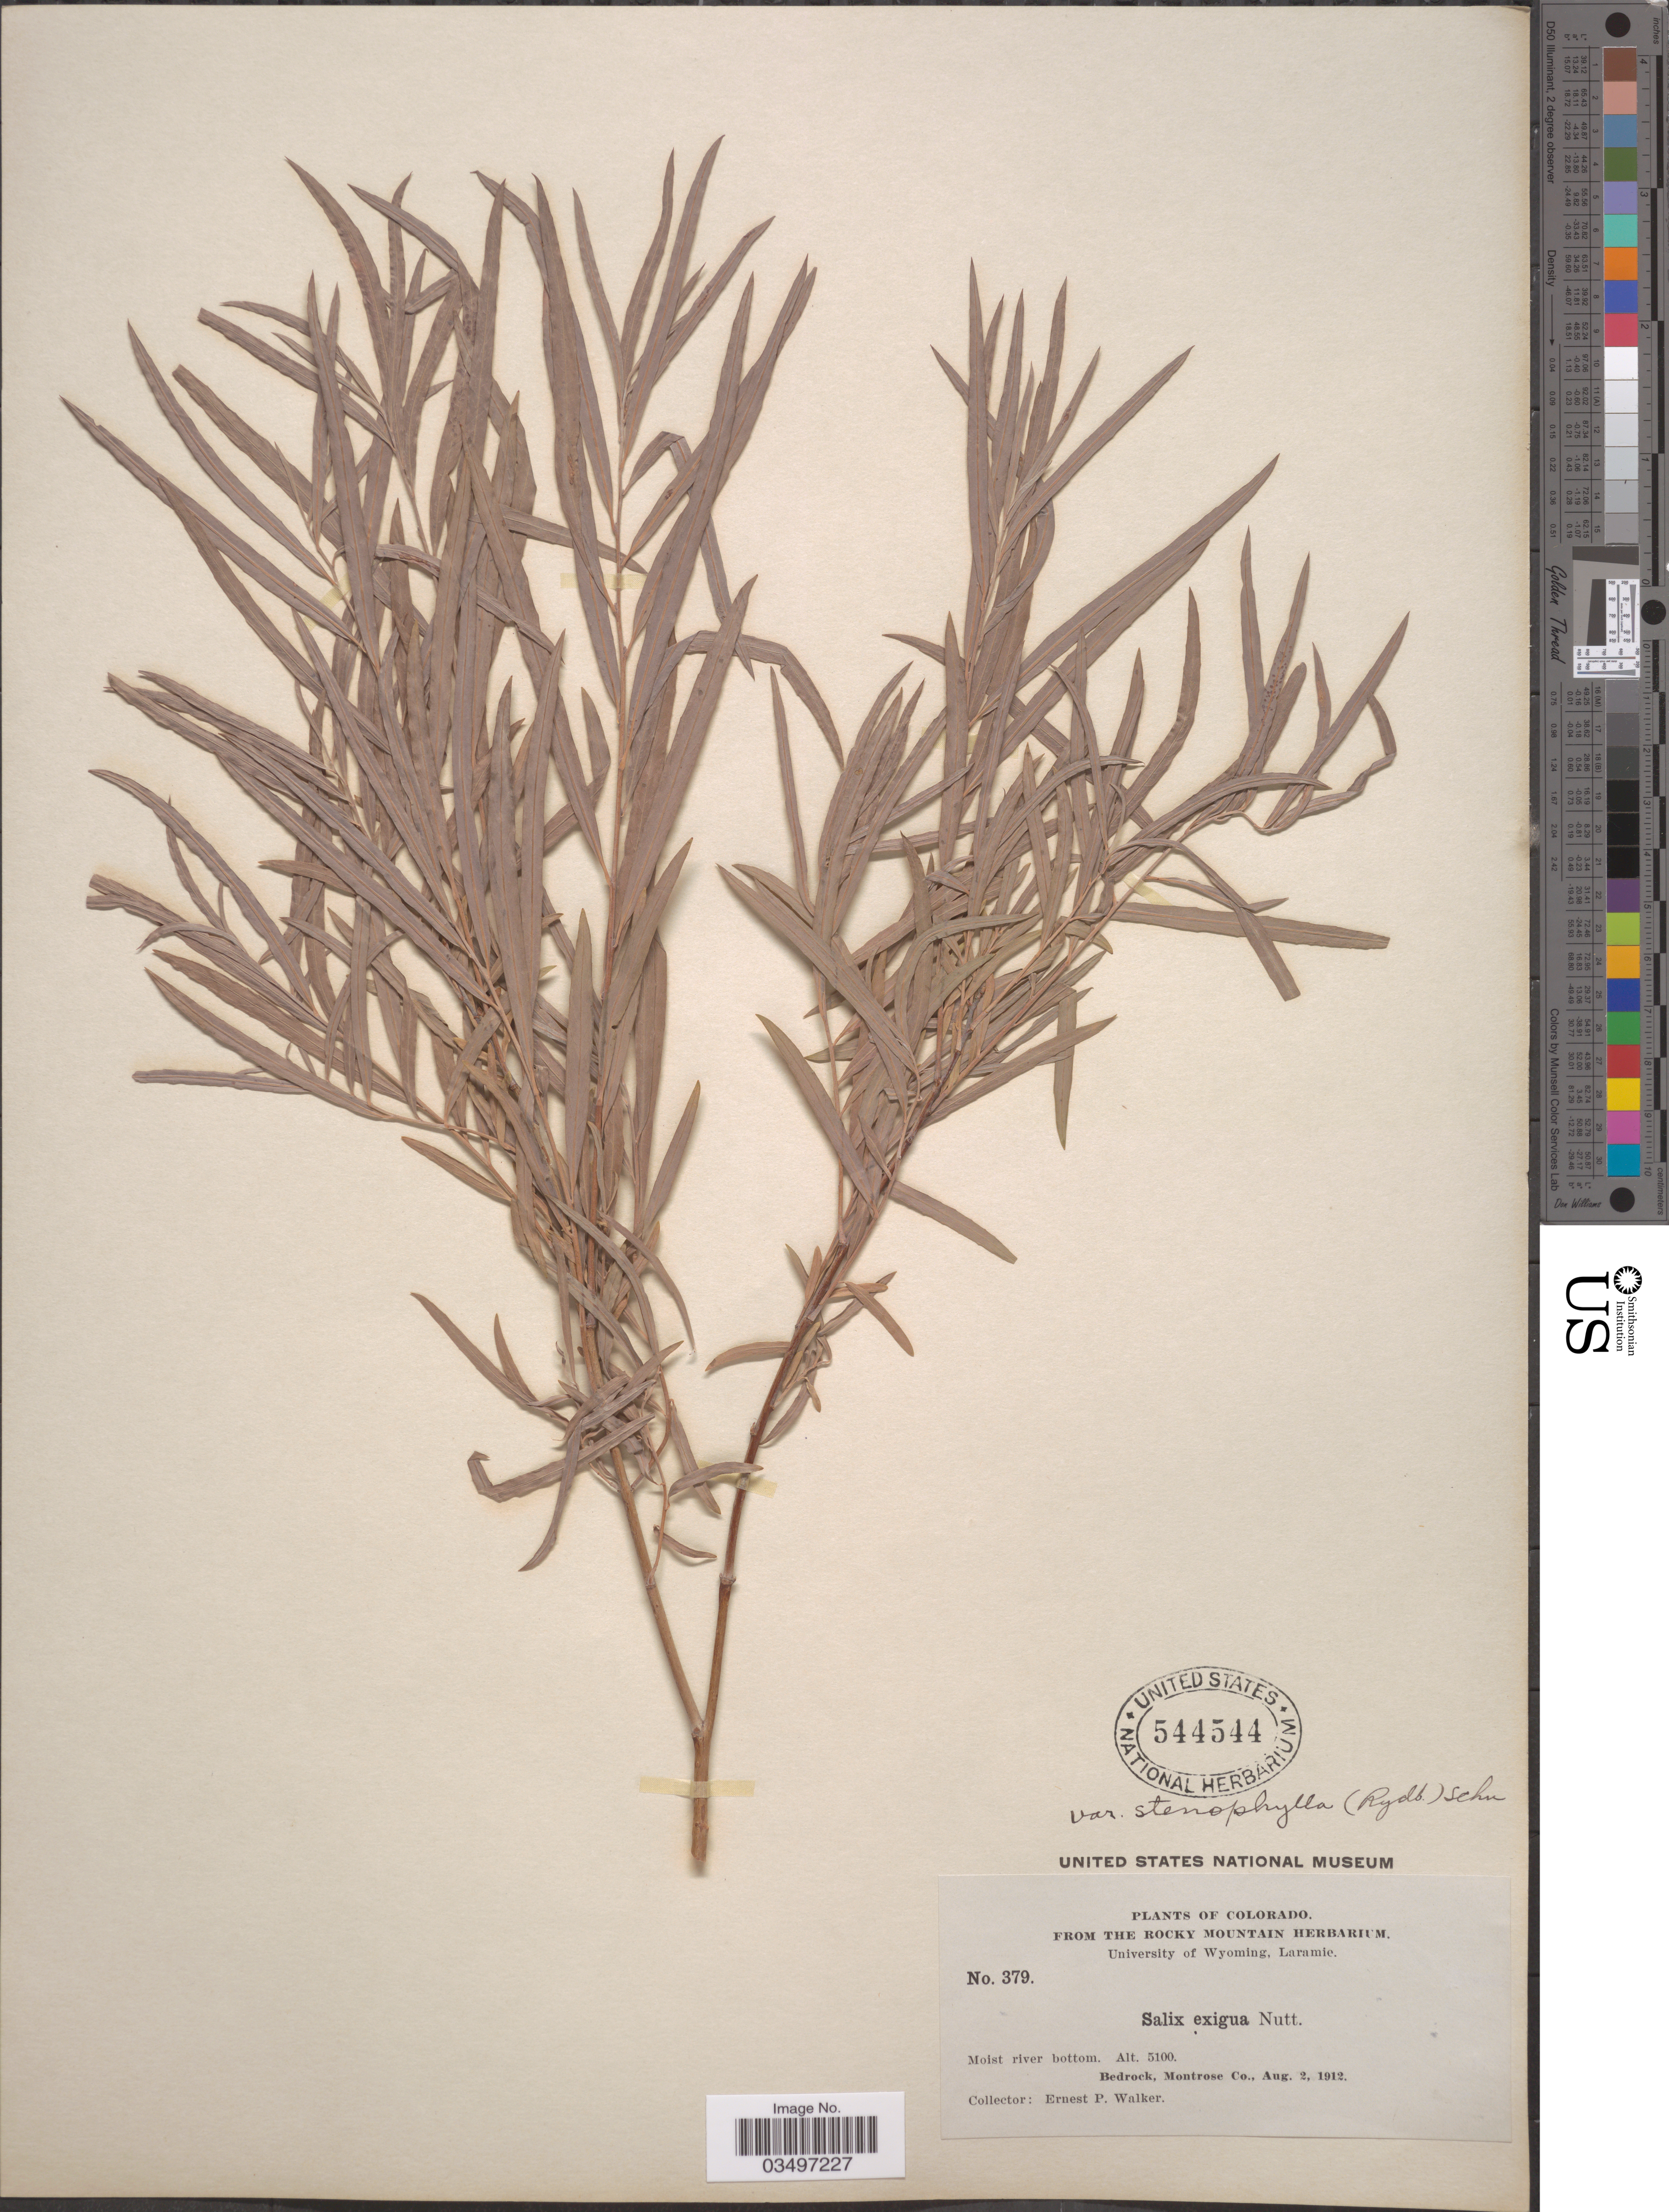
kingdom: Plantae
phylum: Tracheophyta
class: Magnoliopsida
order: Malpighiales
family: Salicaceae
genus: Salix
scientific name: Salix exigua var. stenophylla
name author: (Rydb.) C.K. Schneid.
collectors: E. P. Walker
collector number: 379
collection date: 1912-08-02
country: United States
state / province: Colorado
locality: Moist river bottom. Bedrock, Montrose Co.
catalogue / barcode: US 544544